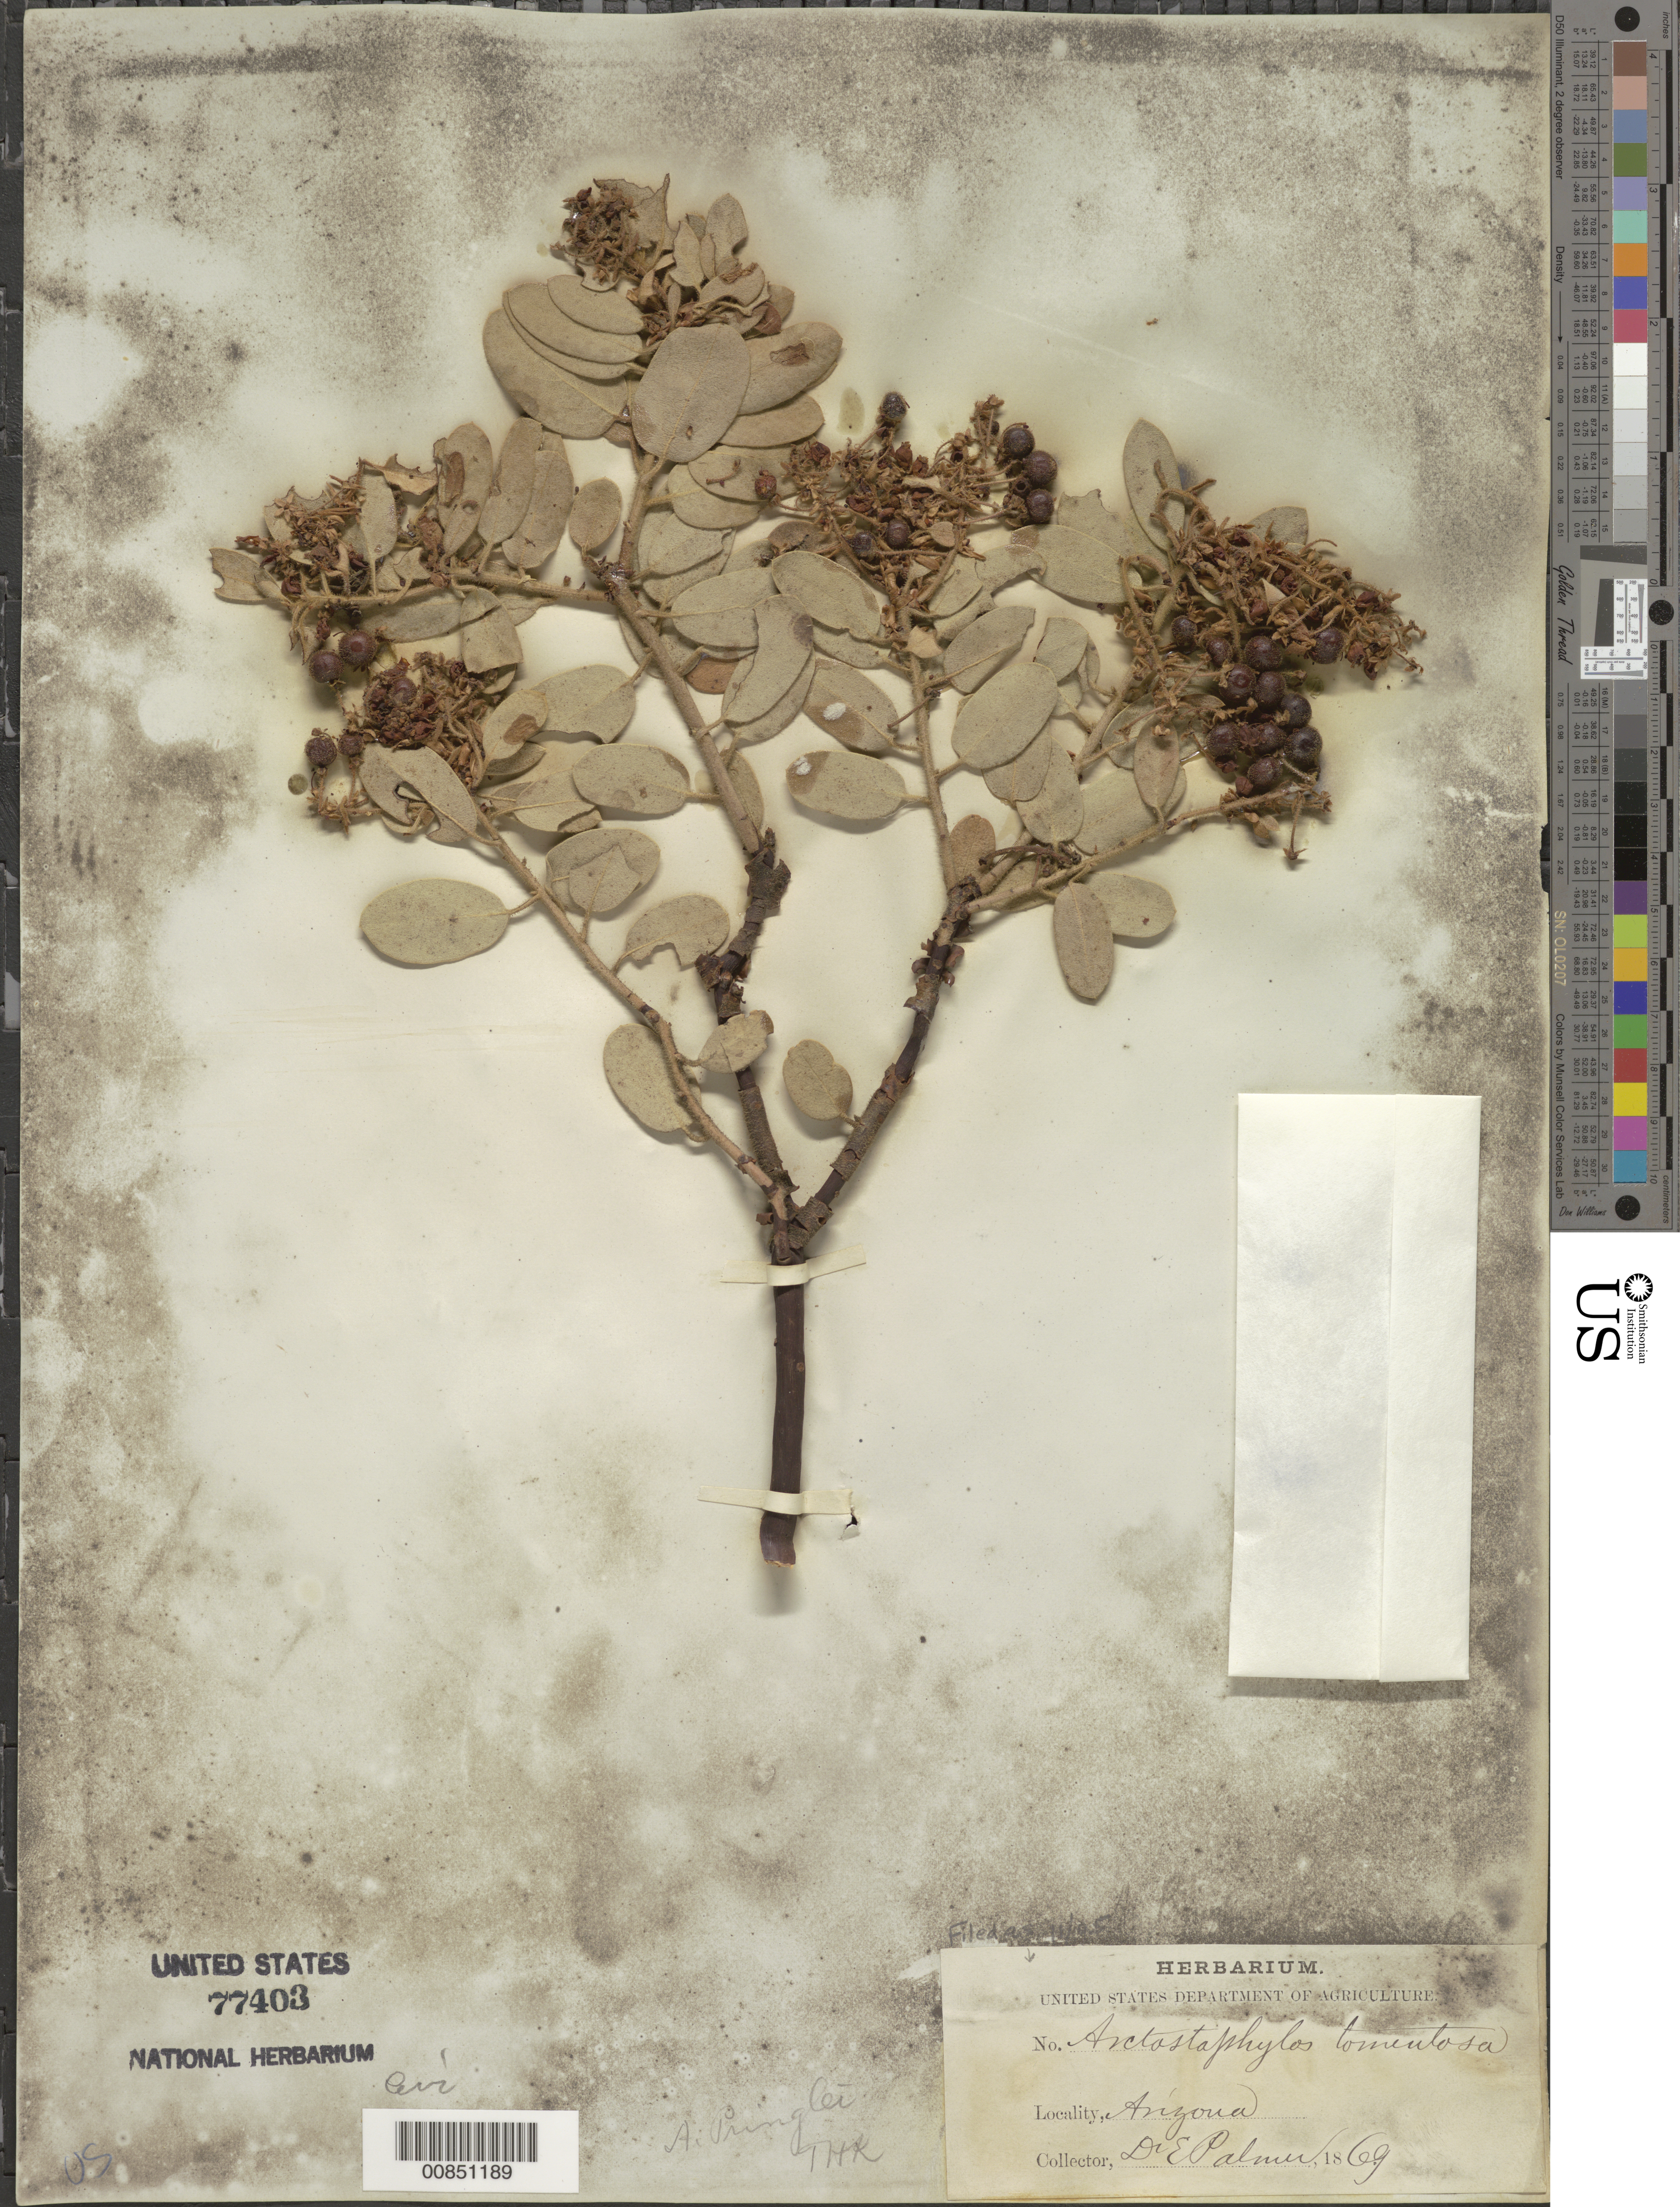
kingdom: Plantae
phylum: Tracheophyta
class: Magnoliopsida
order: Ericales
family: Ericaceae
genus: Arctostaphylos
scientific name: Arctostaphylos tomentosa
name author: (Pursh) Lindl.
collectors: E. Palmer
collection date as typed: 1869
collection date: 1869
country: United States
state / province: Arizona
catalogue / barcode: US 77403